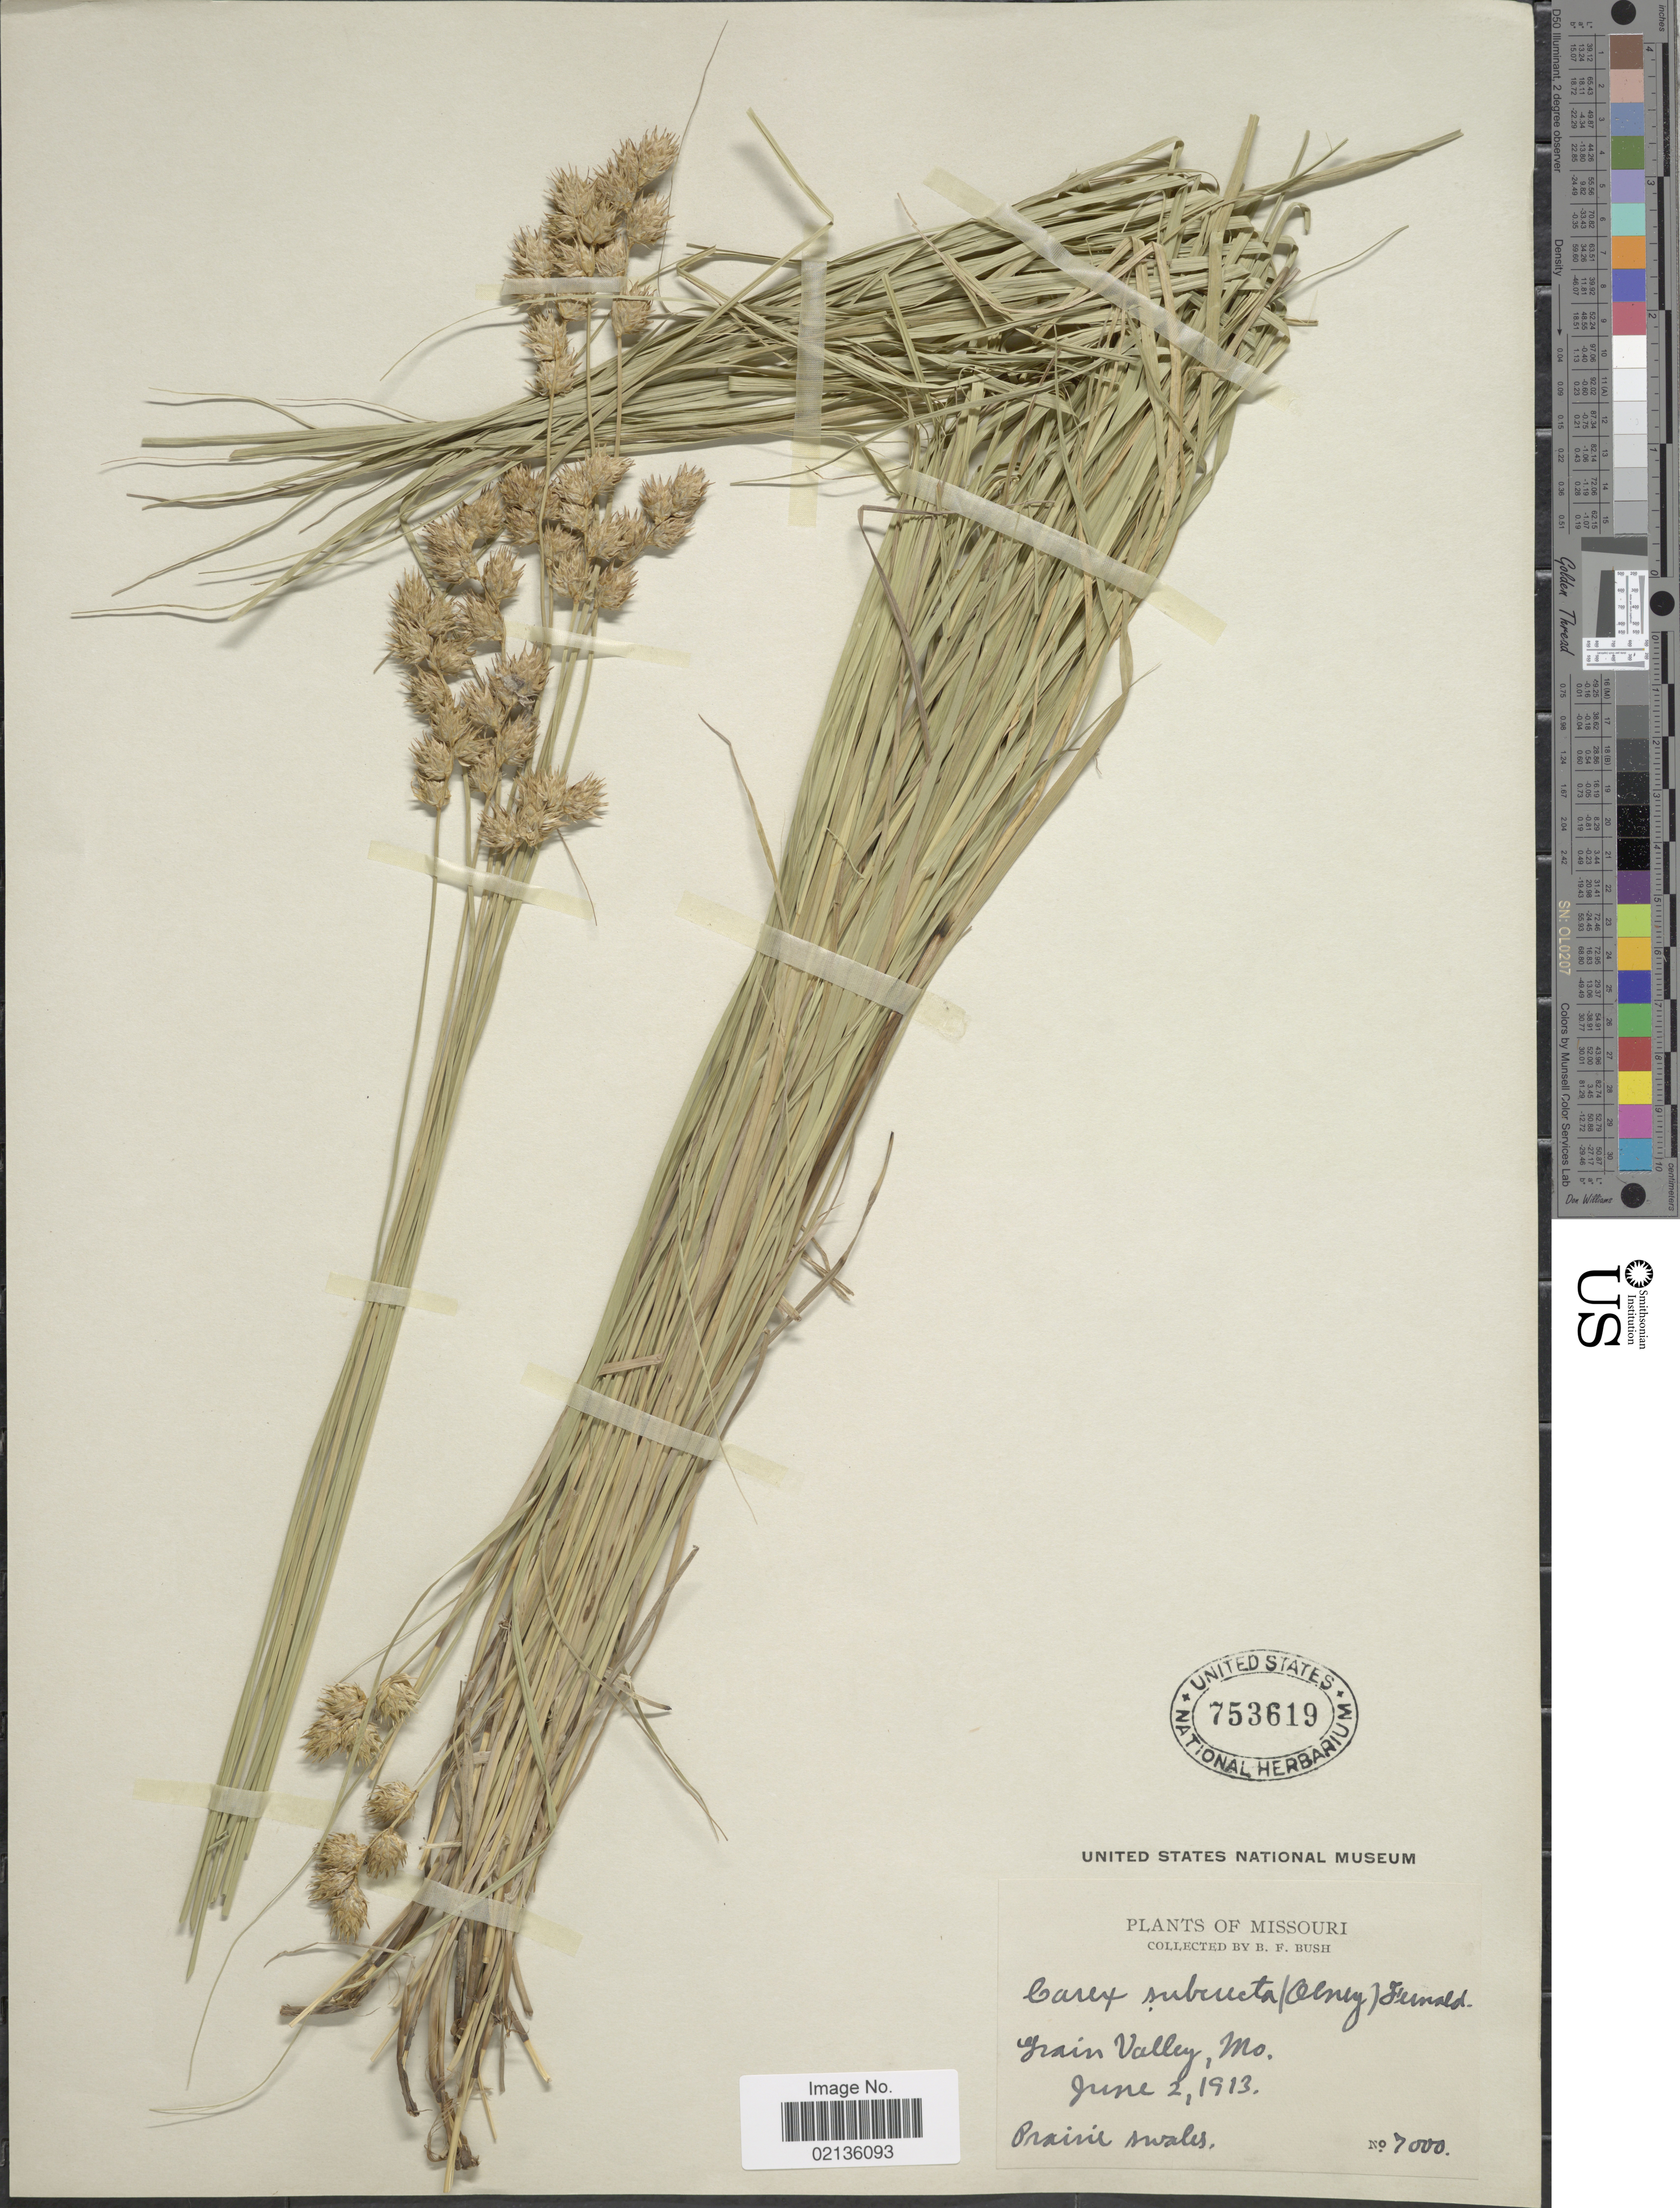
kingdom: Plantae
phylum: Tracheophyta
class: Liliopsida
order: Poales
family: Cyperaceae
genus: Carex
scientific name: Carex suberecta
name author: (Olney) Britton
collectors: B. F. Bush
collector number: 7000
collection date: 1913-06-02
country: United States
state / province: Missouri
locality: Grain Valley, Mo.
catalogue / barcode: US 753619